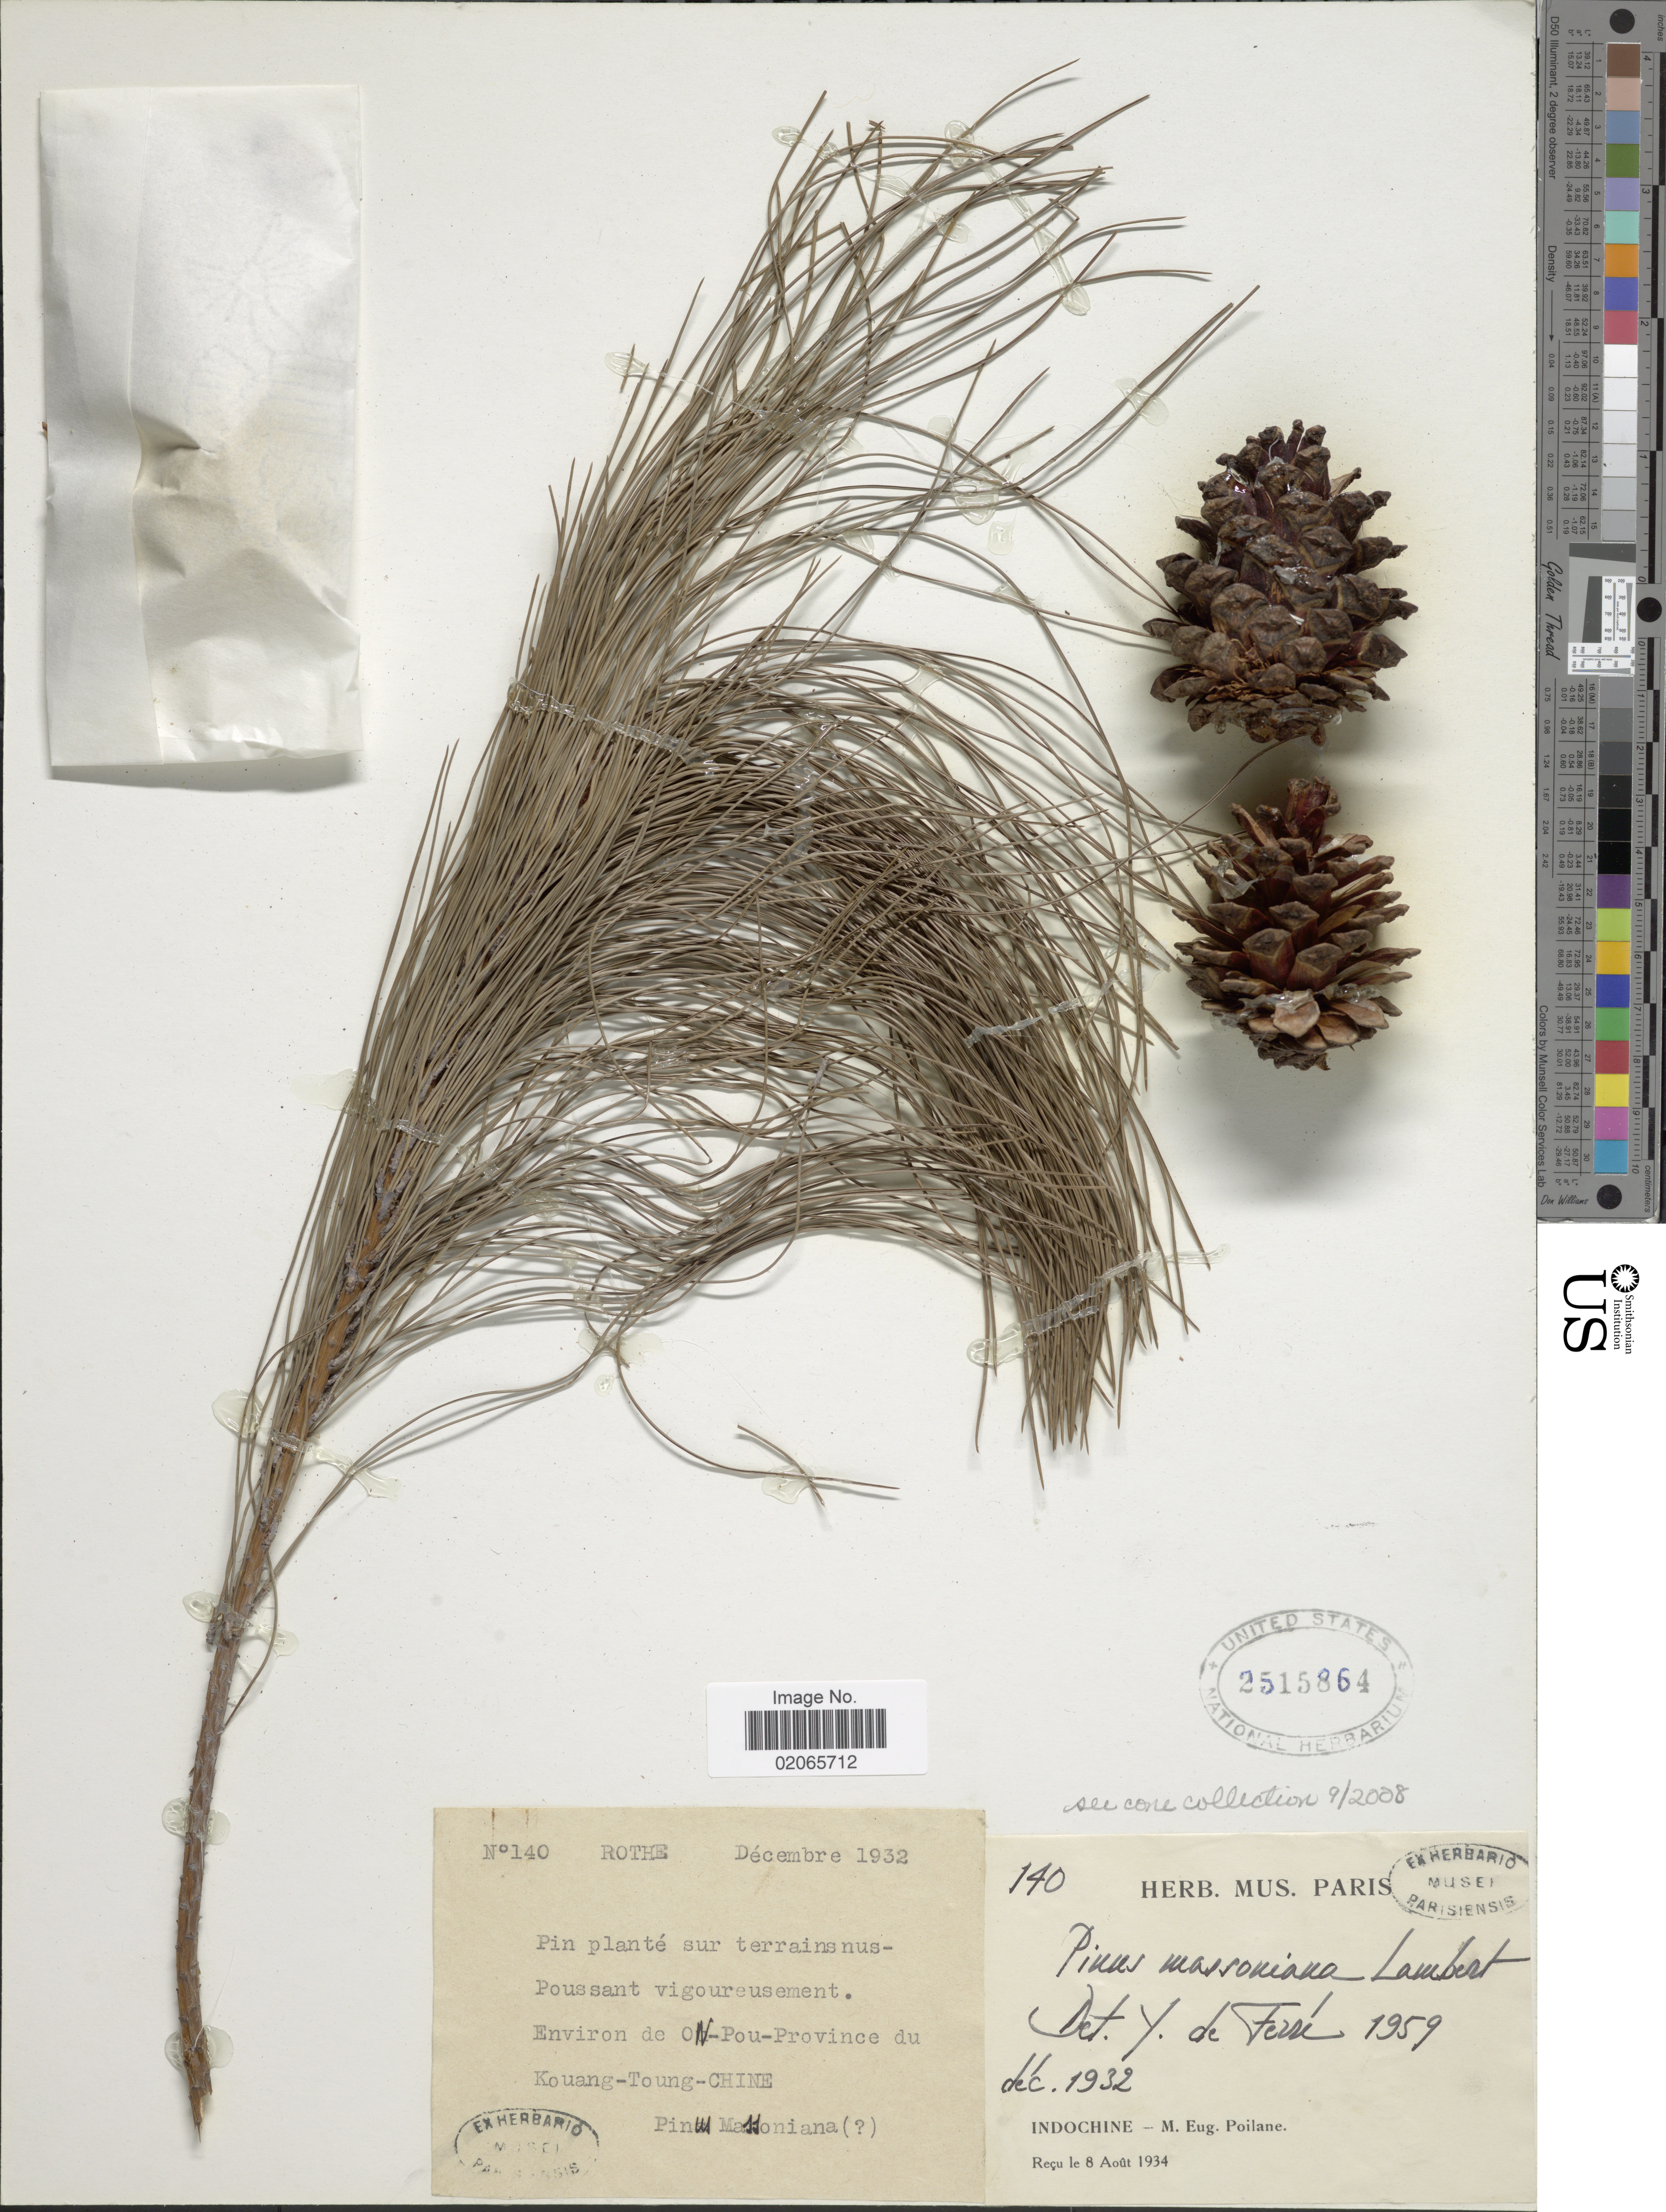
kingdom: Plantae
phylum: Tracheophyta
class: Pinopsida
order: Pinales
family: Pinaceae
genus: Pinus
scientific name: Pinus mastersiana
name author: Hayata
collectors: M. Poilane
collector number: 140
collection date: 1932-12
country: China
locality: Rothe, Environ de On-Pou-Province du Kouang-Toung-Chine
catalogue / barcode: US 2515864